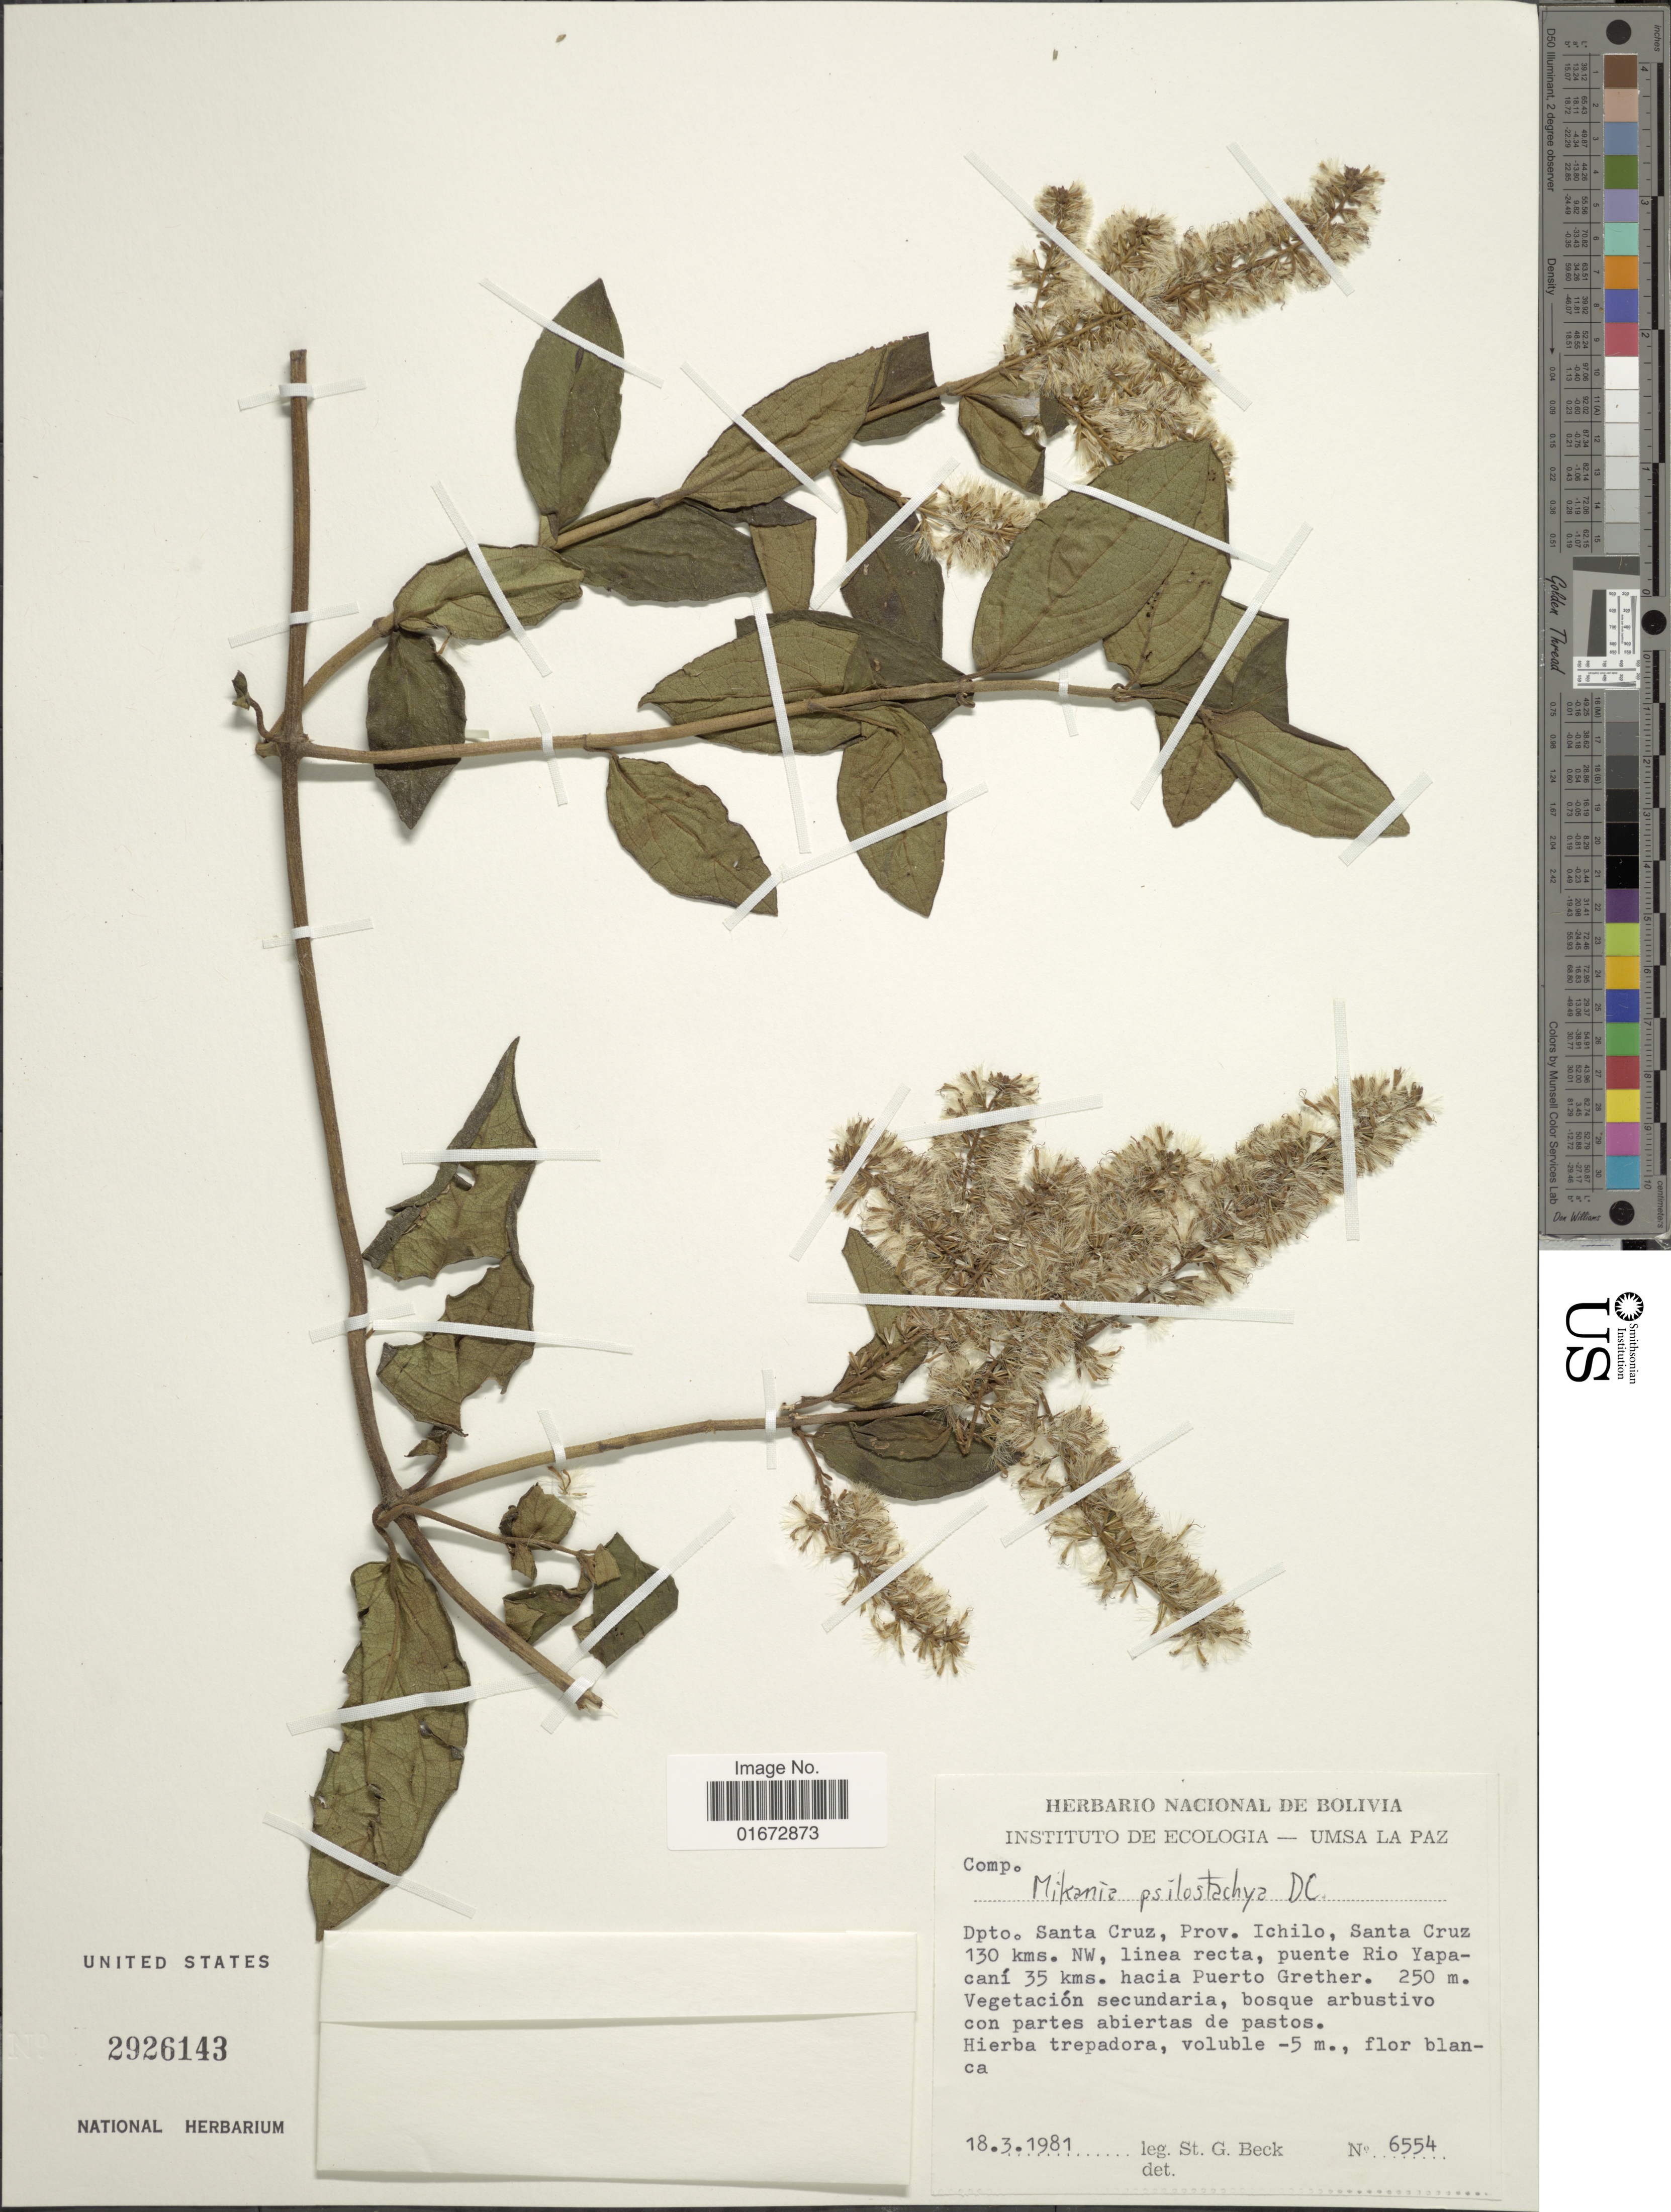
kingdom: Plantae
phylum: Tracheophyta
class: Magnoliopsida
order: Asterales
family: Asteraceae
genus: Mikania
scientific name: Mikania psilostachya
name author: DC.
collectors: S. G. Beck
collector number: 6554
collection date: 1981-03-18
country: Bolivia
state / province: Santa Cruz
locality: Dpto. Santa Cruz, Prov. Ichilo, Santa Cruz 130 kms. NW, linea recta, puente Rio Yapacaní 35 kms. hacia Puerto Grether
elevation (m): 250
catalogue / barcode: US 2926143